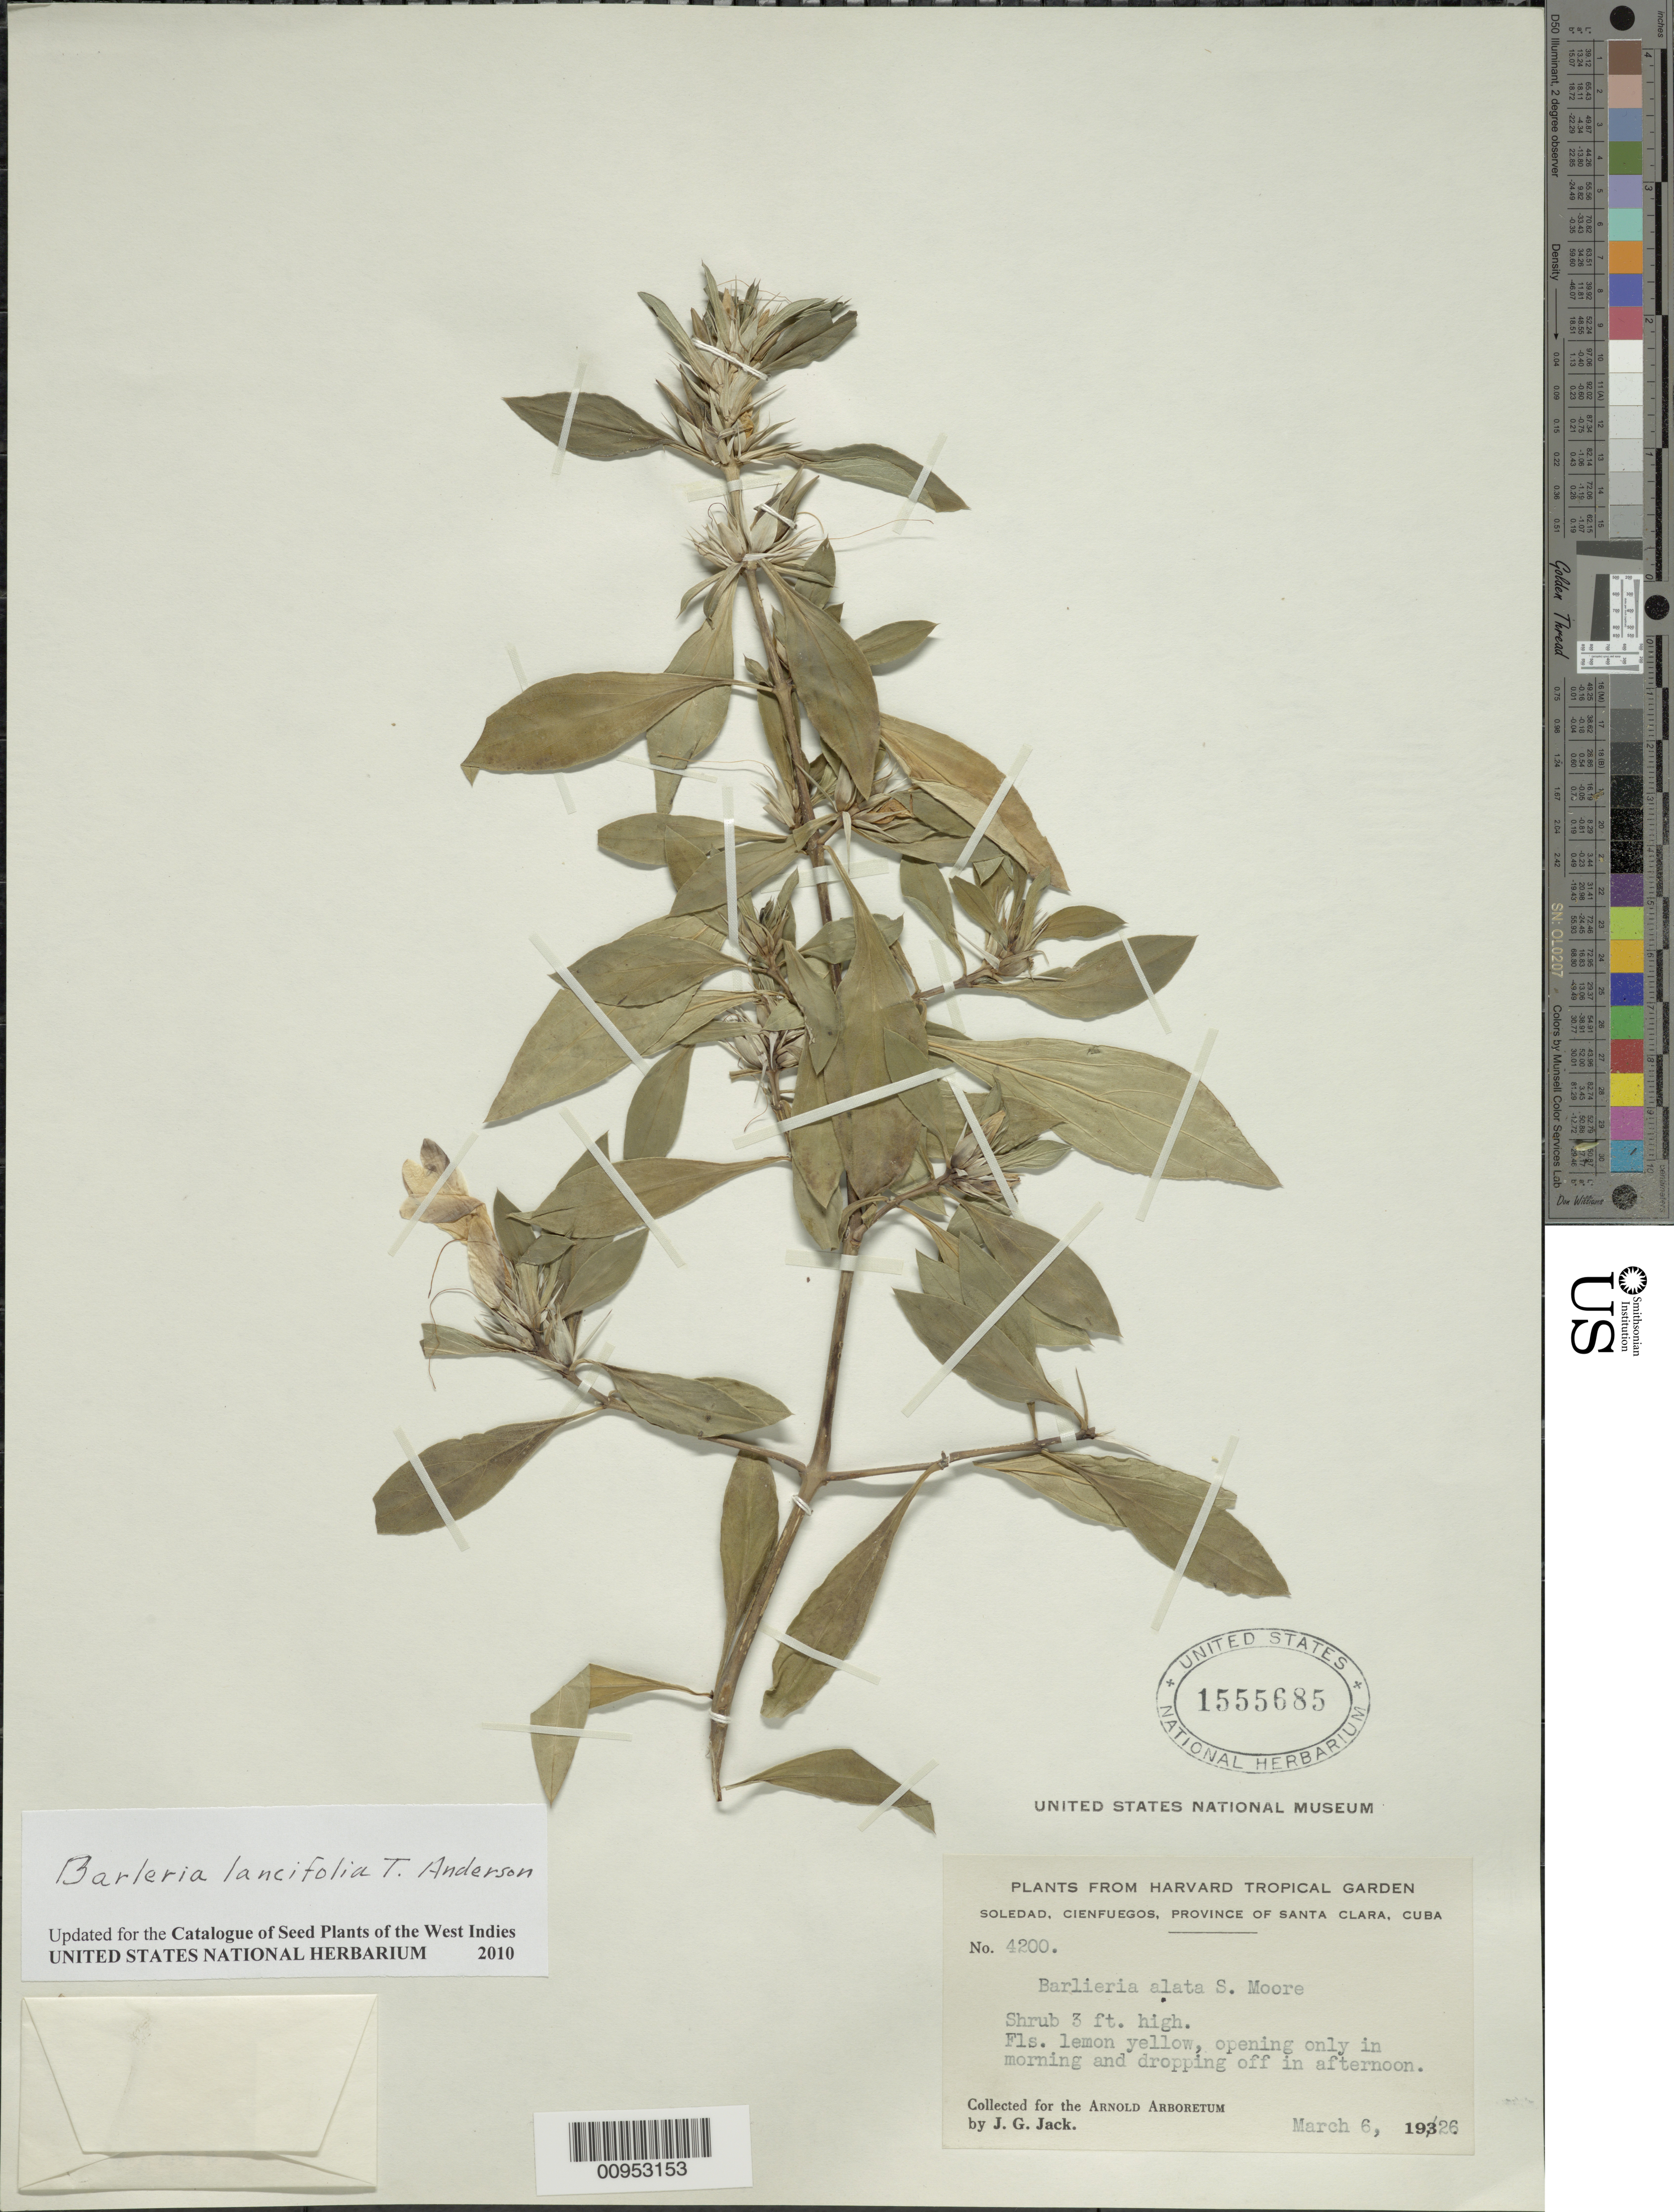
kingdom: Plantae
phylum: Tracheophyta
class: Magnoliopsida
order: Lamiales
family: Acanthaceae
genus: Barleria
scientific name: Barleria lancifolia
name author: T. Anderson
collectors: J. G. Jack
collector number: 4200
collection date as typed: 05 Mar 1926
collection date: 1926-03-06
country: Cuba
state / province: Cienfuegos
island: Cuba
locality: Soledad, Cienfuegos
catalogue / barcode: US 1555685